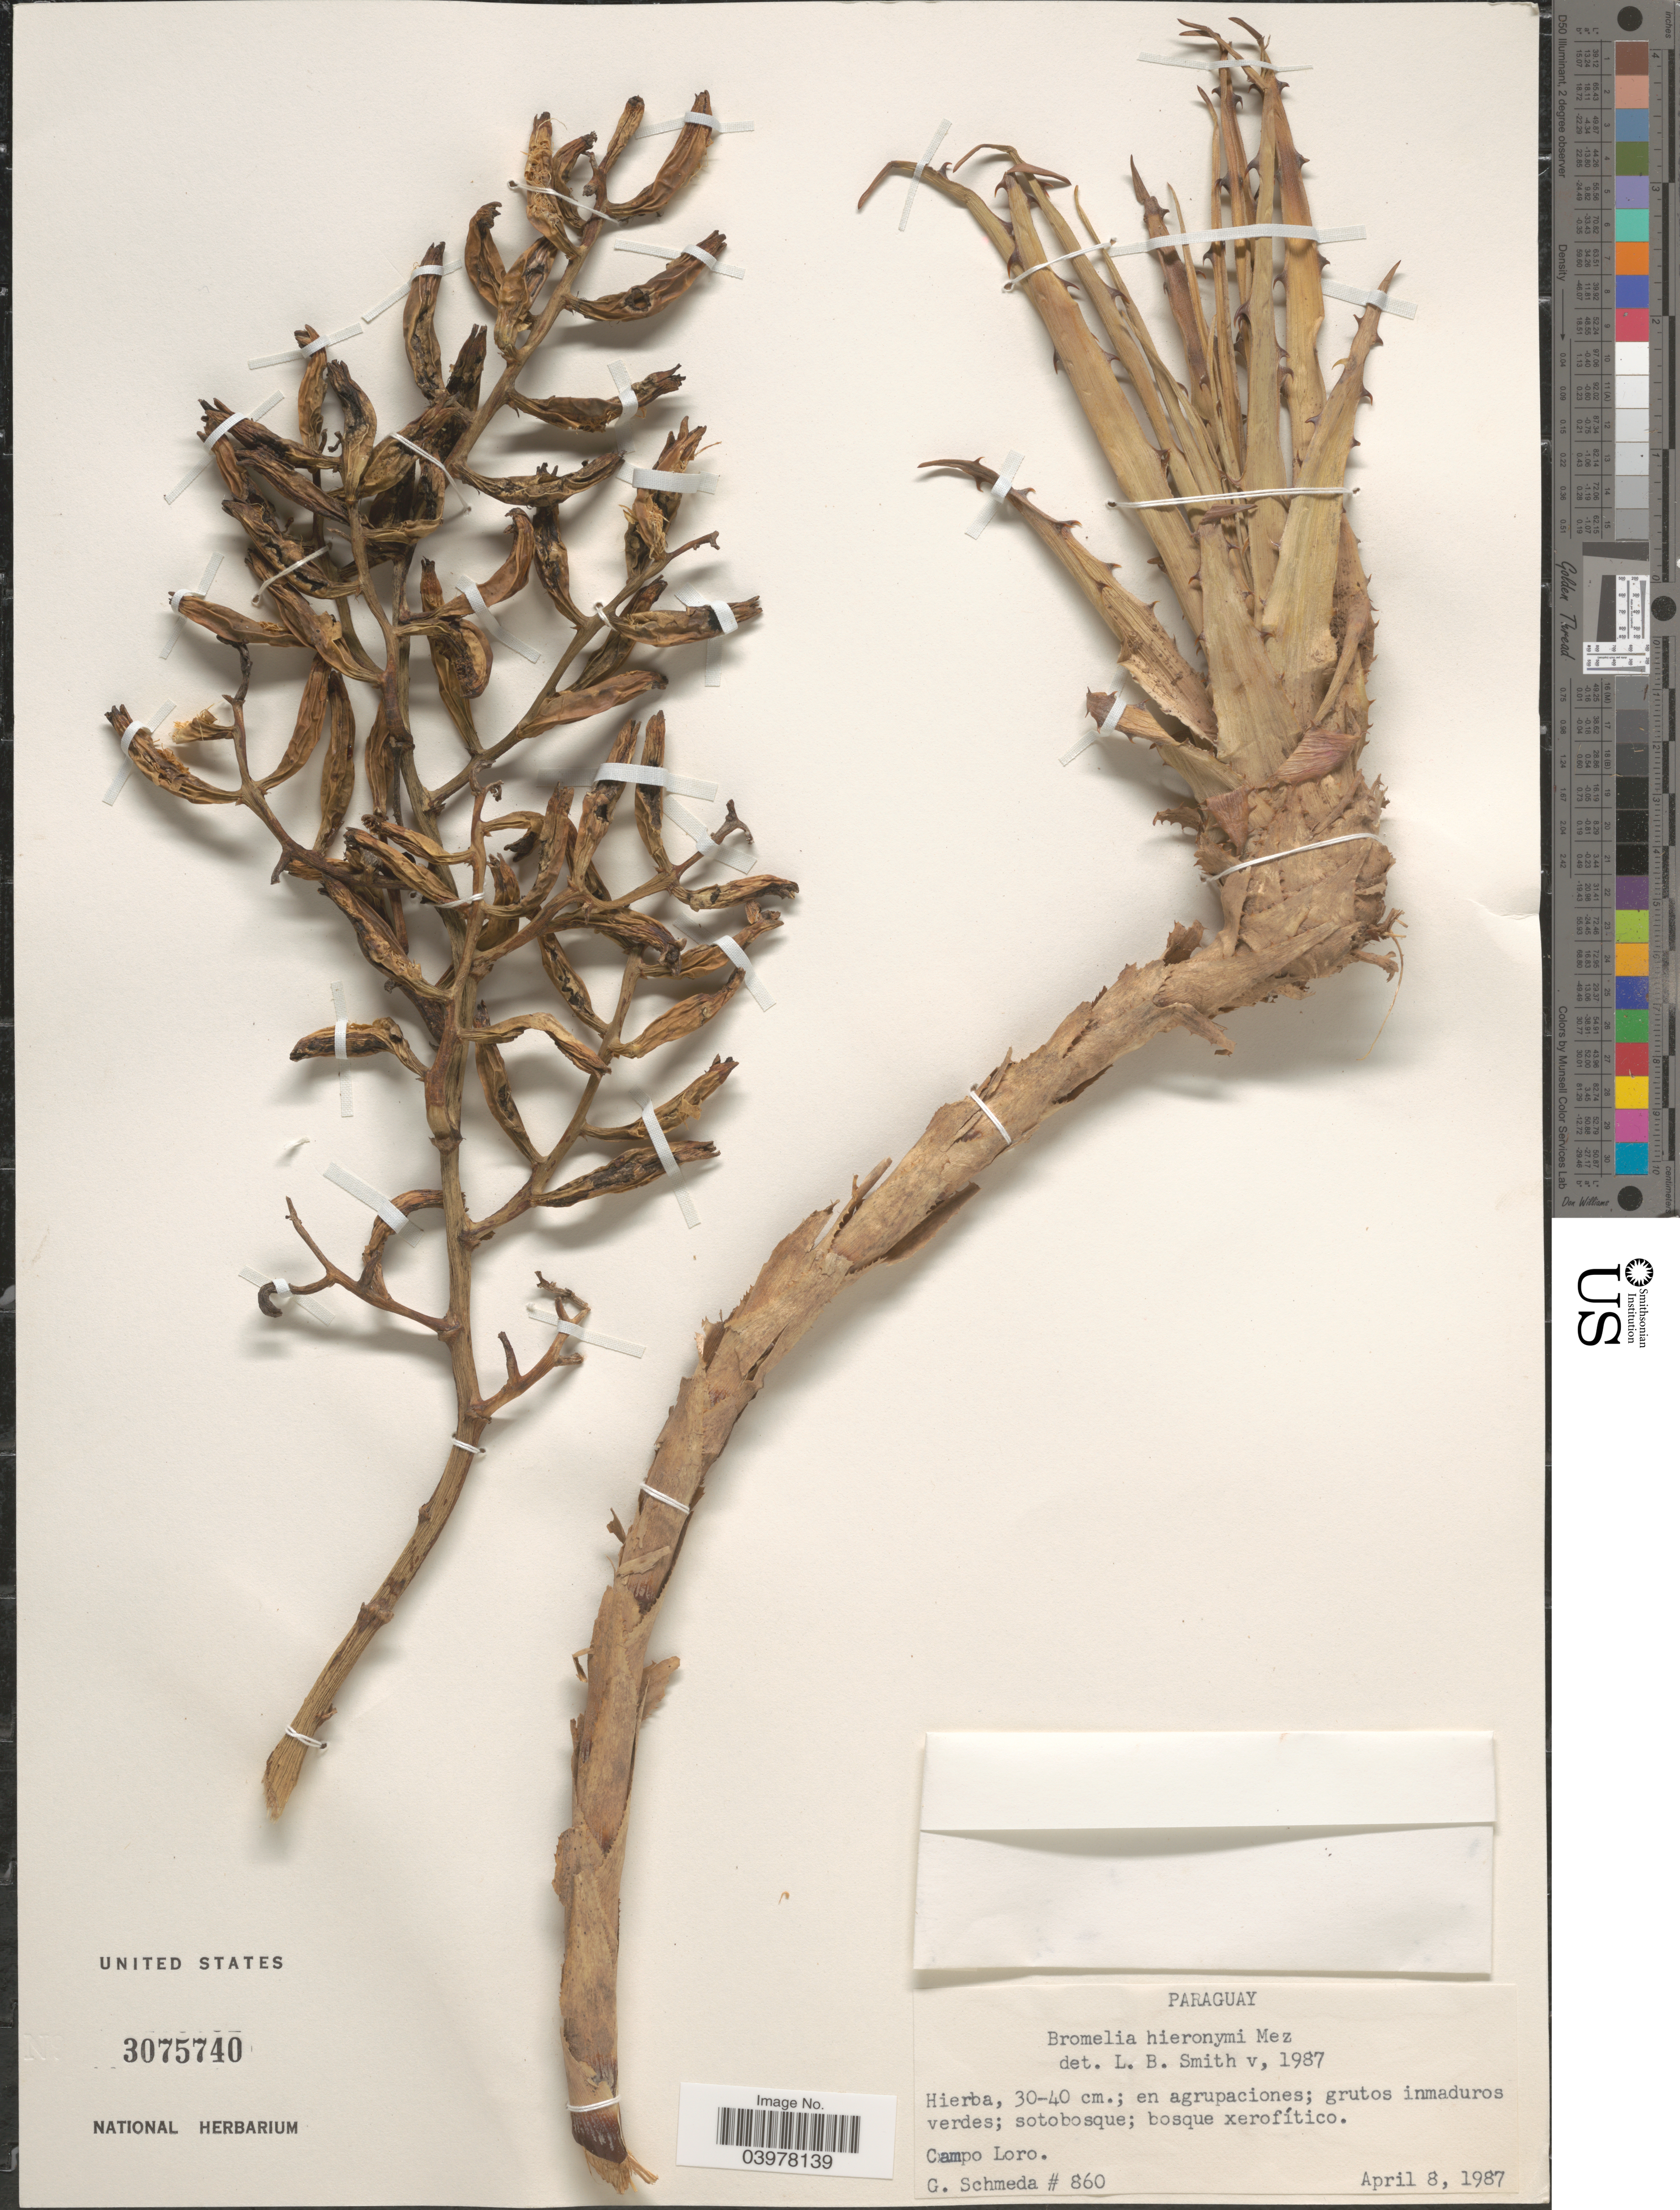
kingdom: Plantae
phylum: Tracheophyta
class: Liliopsida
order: Poales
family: Bromeliaceae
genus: Bromelia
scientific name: Bromelia hieronymi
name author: Mez in Mart.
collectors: G. Schmeda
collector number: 860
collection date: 1987-04-08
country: Paraguay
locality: Campo Loro.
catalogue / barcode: US 3075740